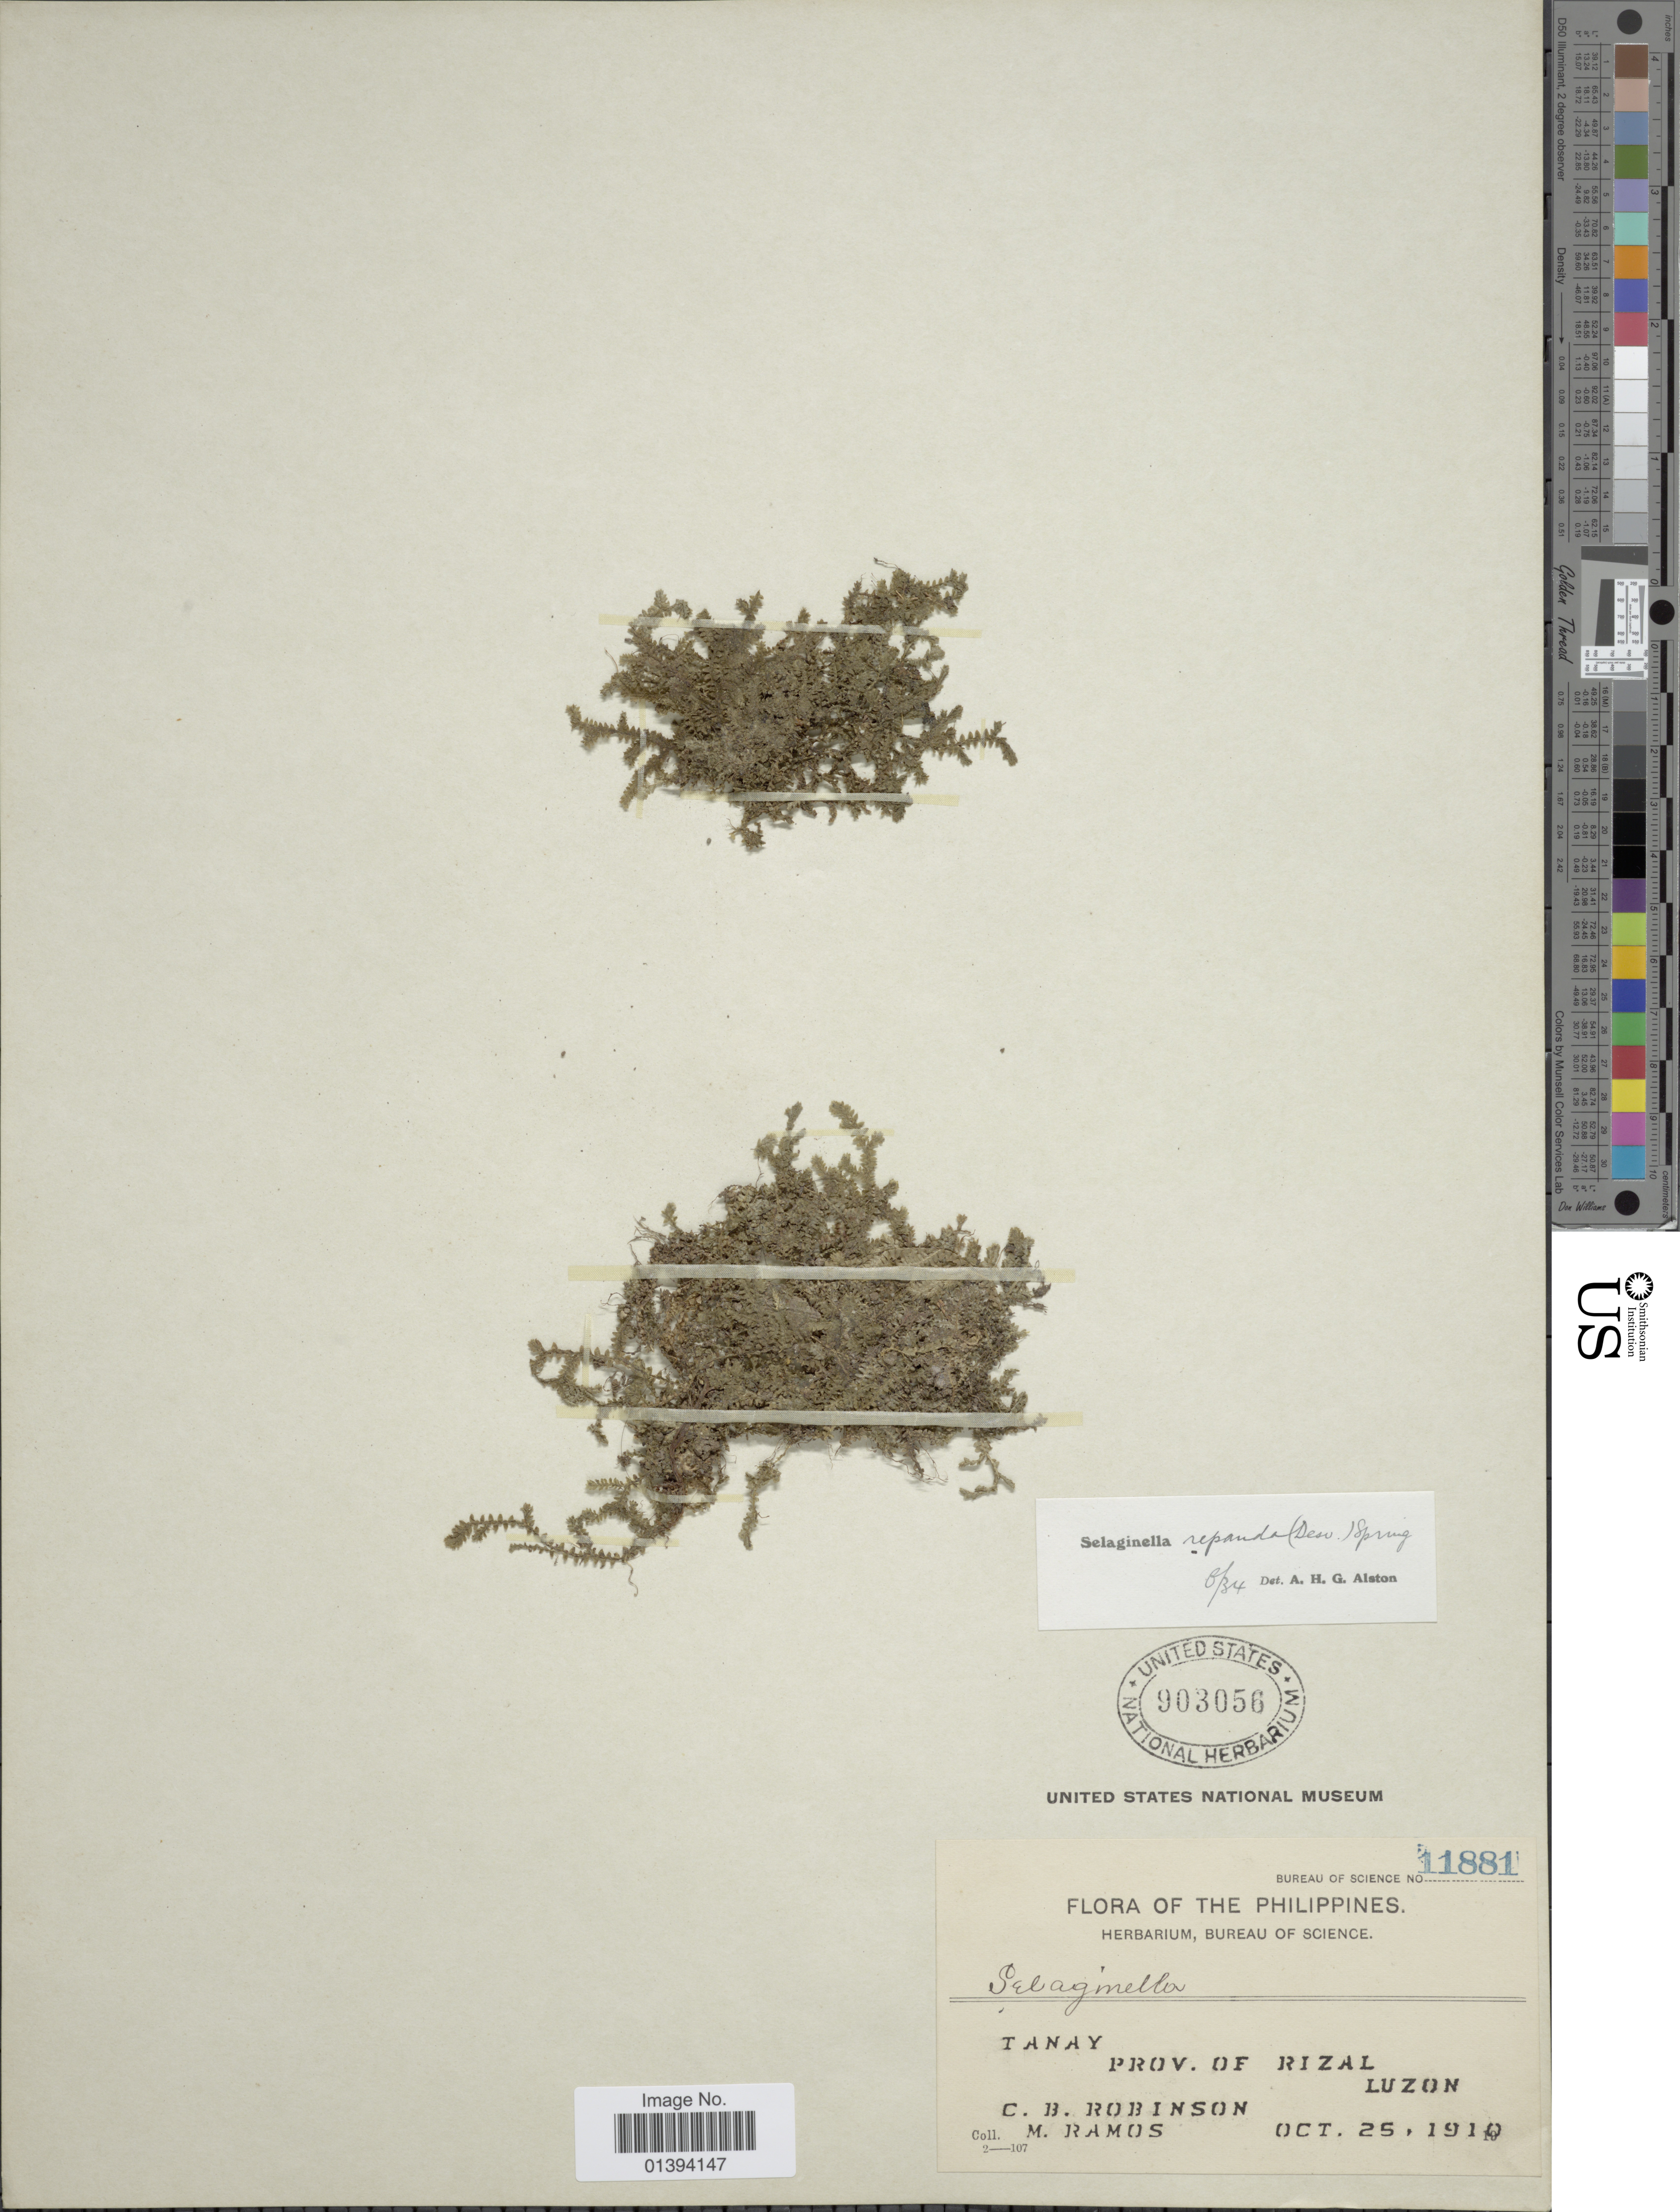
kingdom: Plantae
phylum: Tracheophyta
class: Lycopodiopsida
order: Selaginellales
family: Selaginellaceae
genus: Selaginella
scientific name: Selaginella repanda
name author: (Desv. ex Poir.) Spring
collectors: C. Robinson & M. Ramos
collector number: Bureau of Science 11881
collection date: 1910-10-25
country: Philippines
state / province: Central Luzon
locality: Tanay Prov. of Rizal, Luzon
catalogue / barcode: US 903056